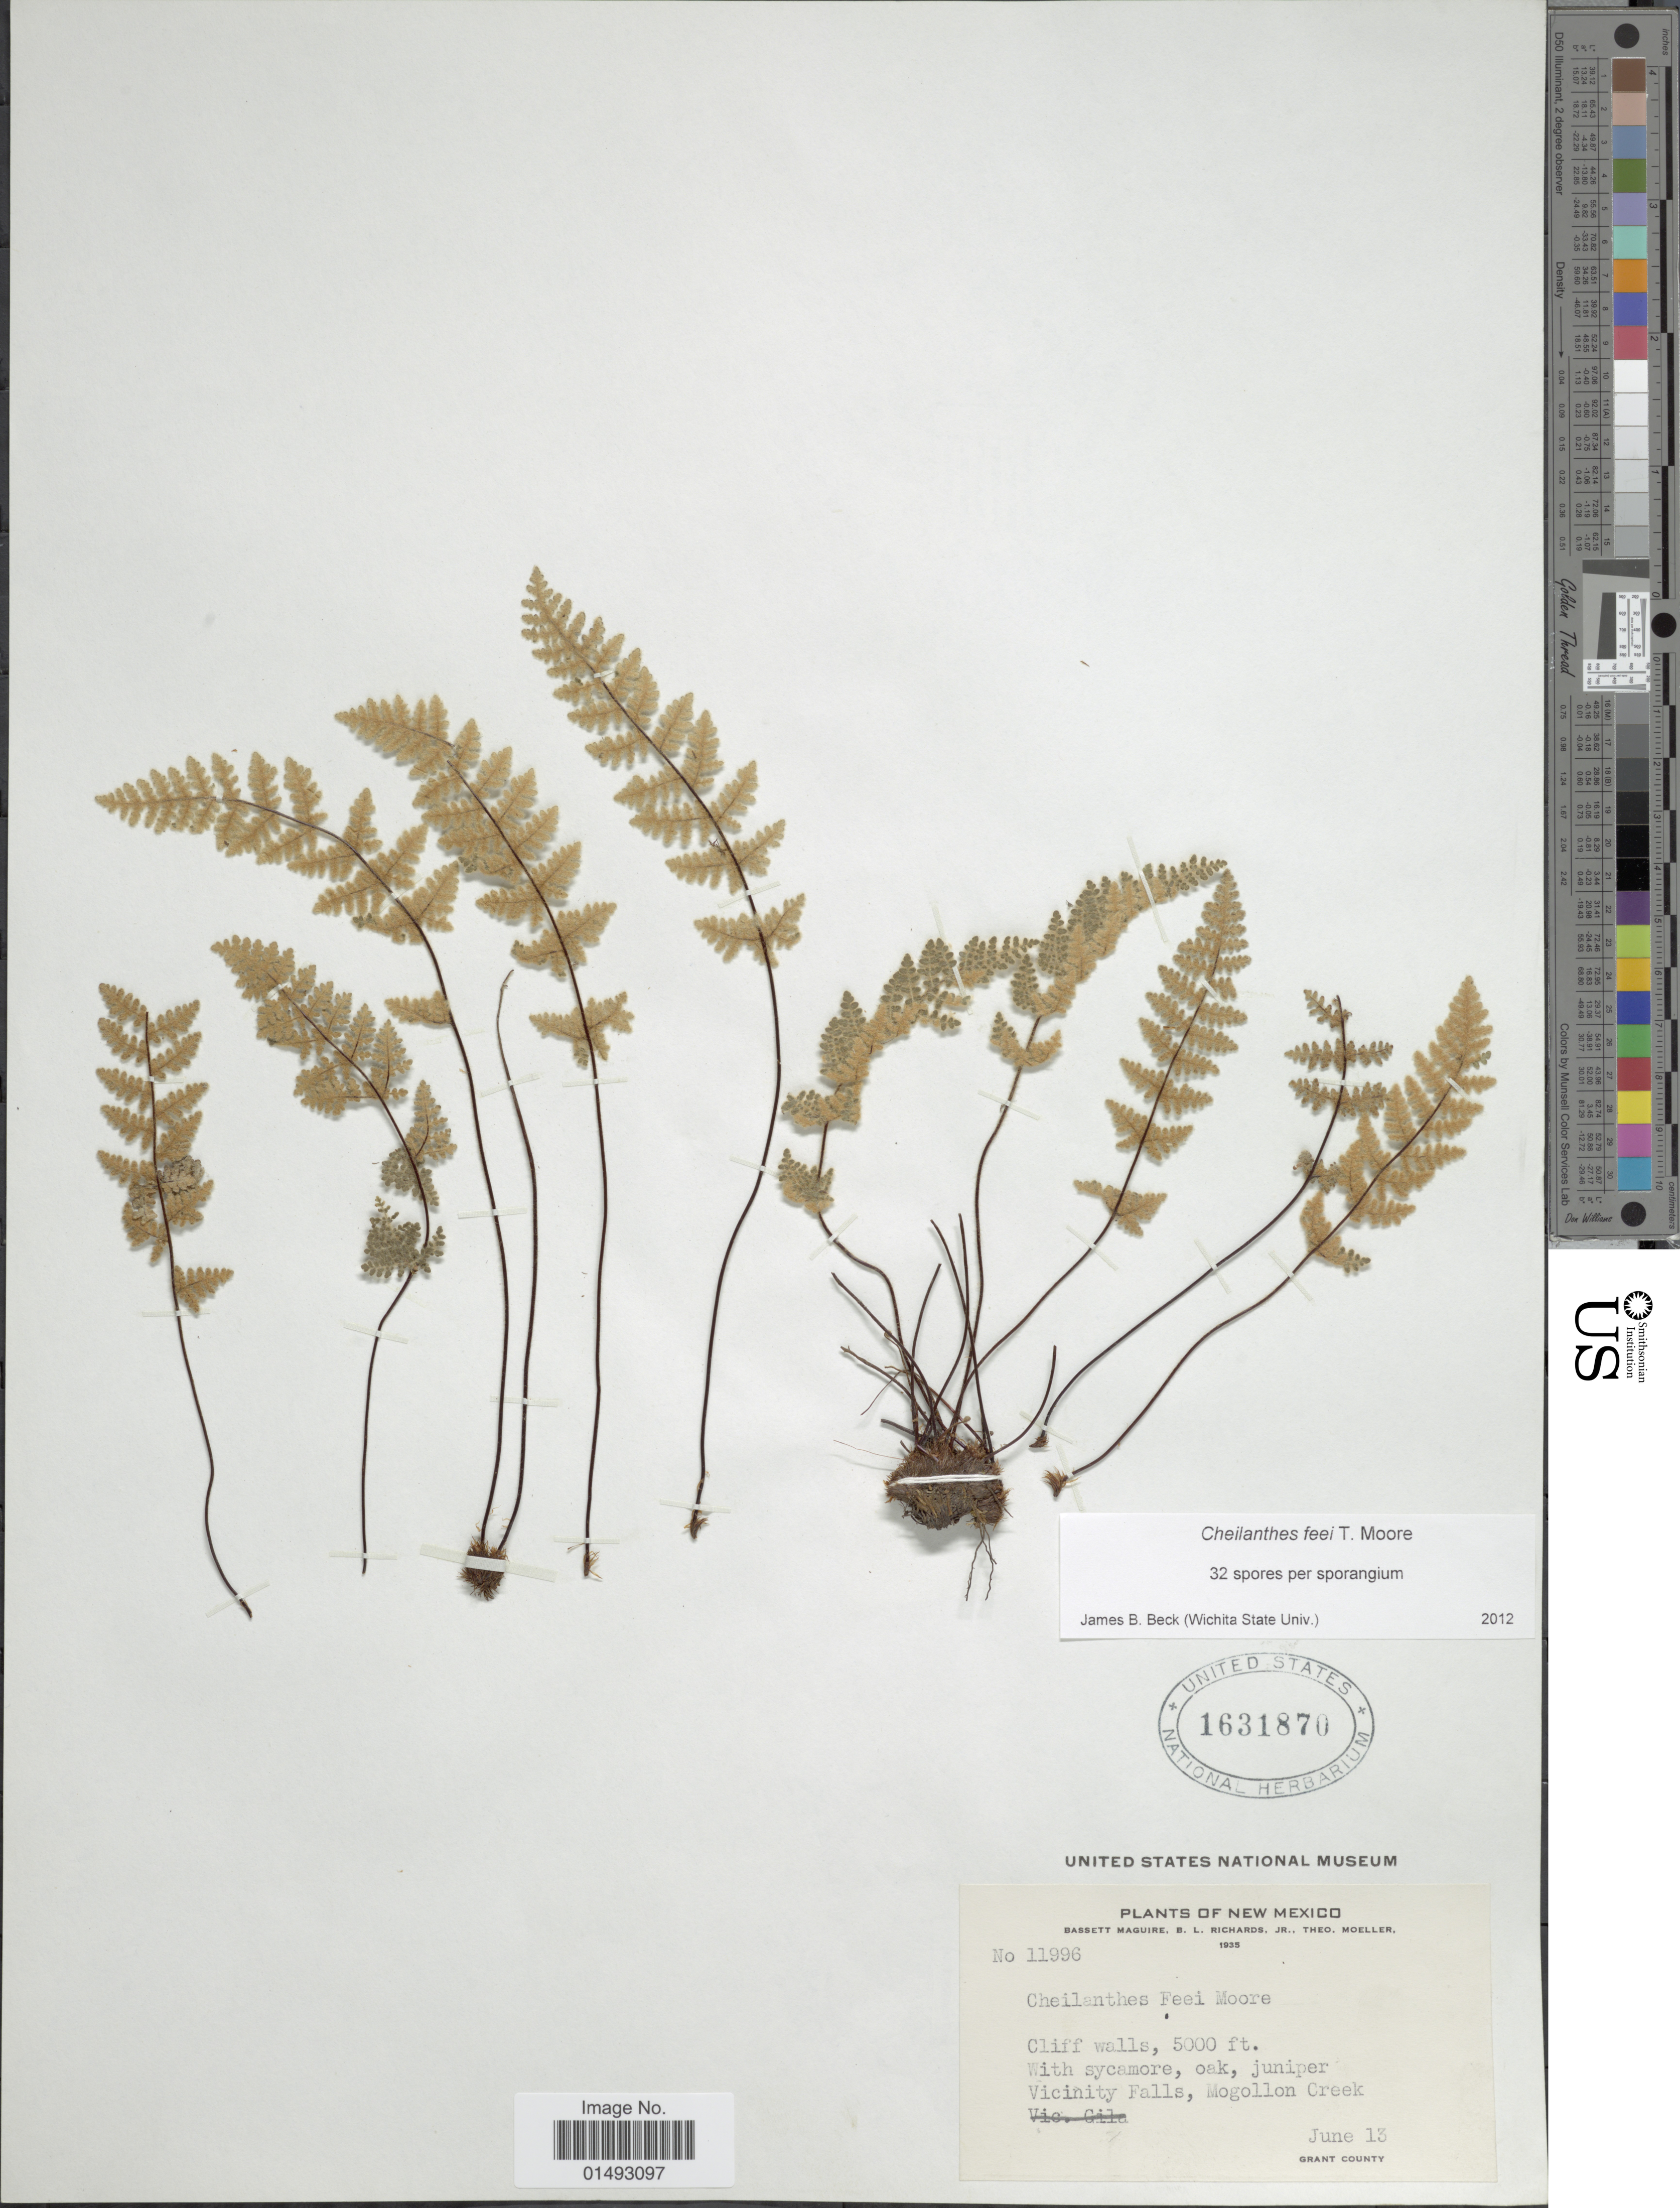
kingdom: Plantae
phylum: Tracheophyta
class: Polypodiopsida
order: Polypodiales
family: Pteridaceae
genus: Myriopteris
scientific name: Myriopteris gracilis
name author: Fée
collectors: B. Maguire, B. Richards & T. Moeller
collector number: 11996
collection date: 1935-06-13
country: United States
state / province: New Mexico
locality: Cliff walls, Vicinity Falls, Mogollon Creek, Grant County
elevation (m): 1524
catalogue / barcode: US 1631870